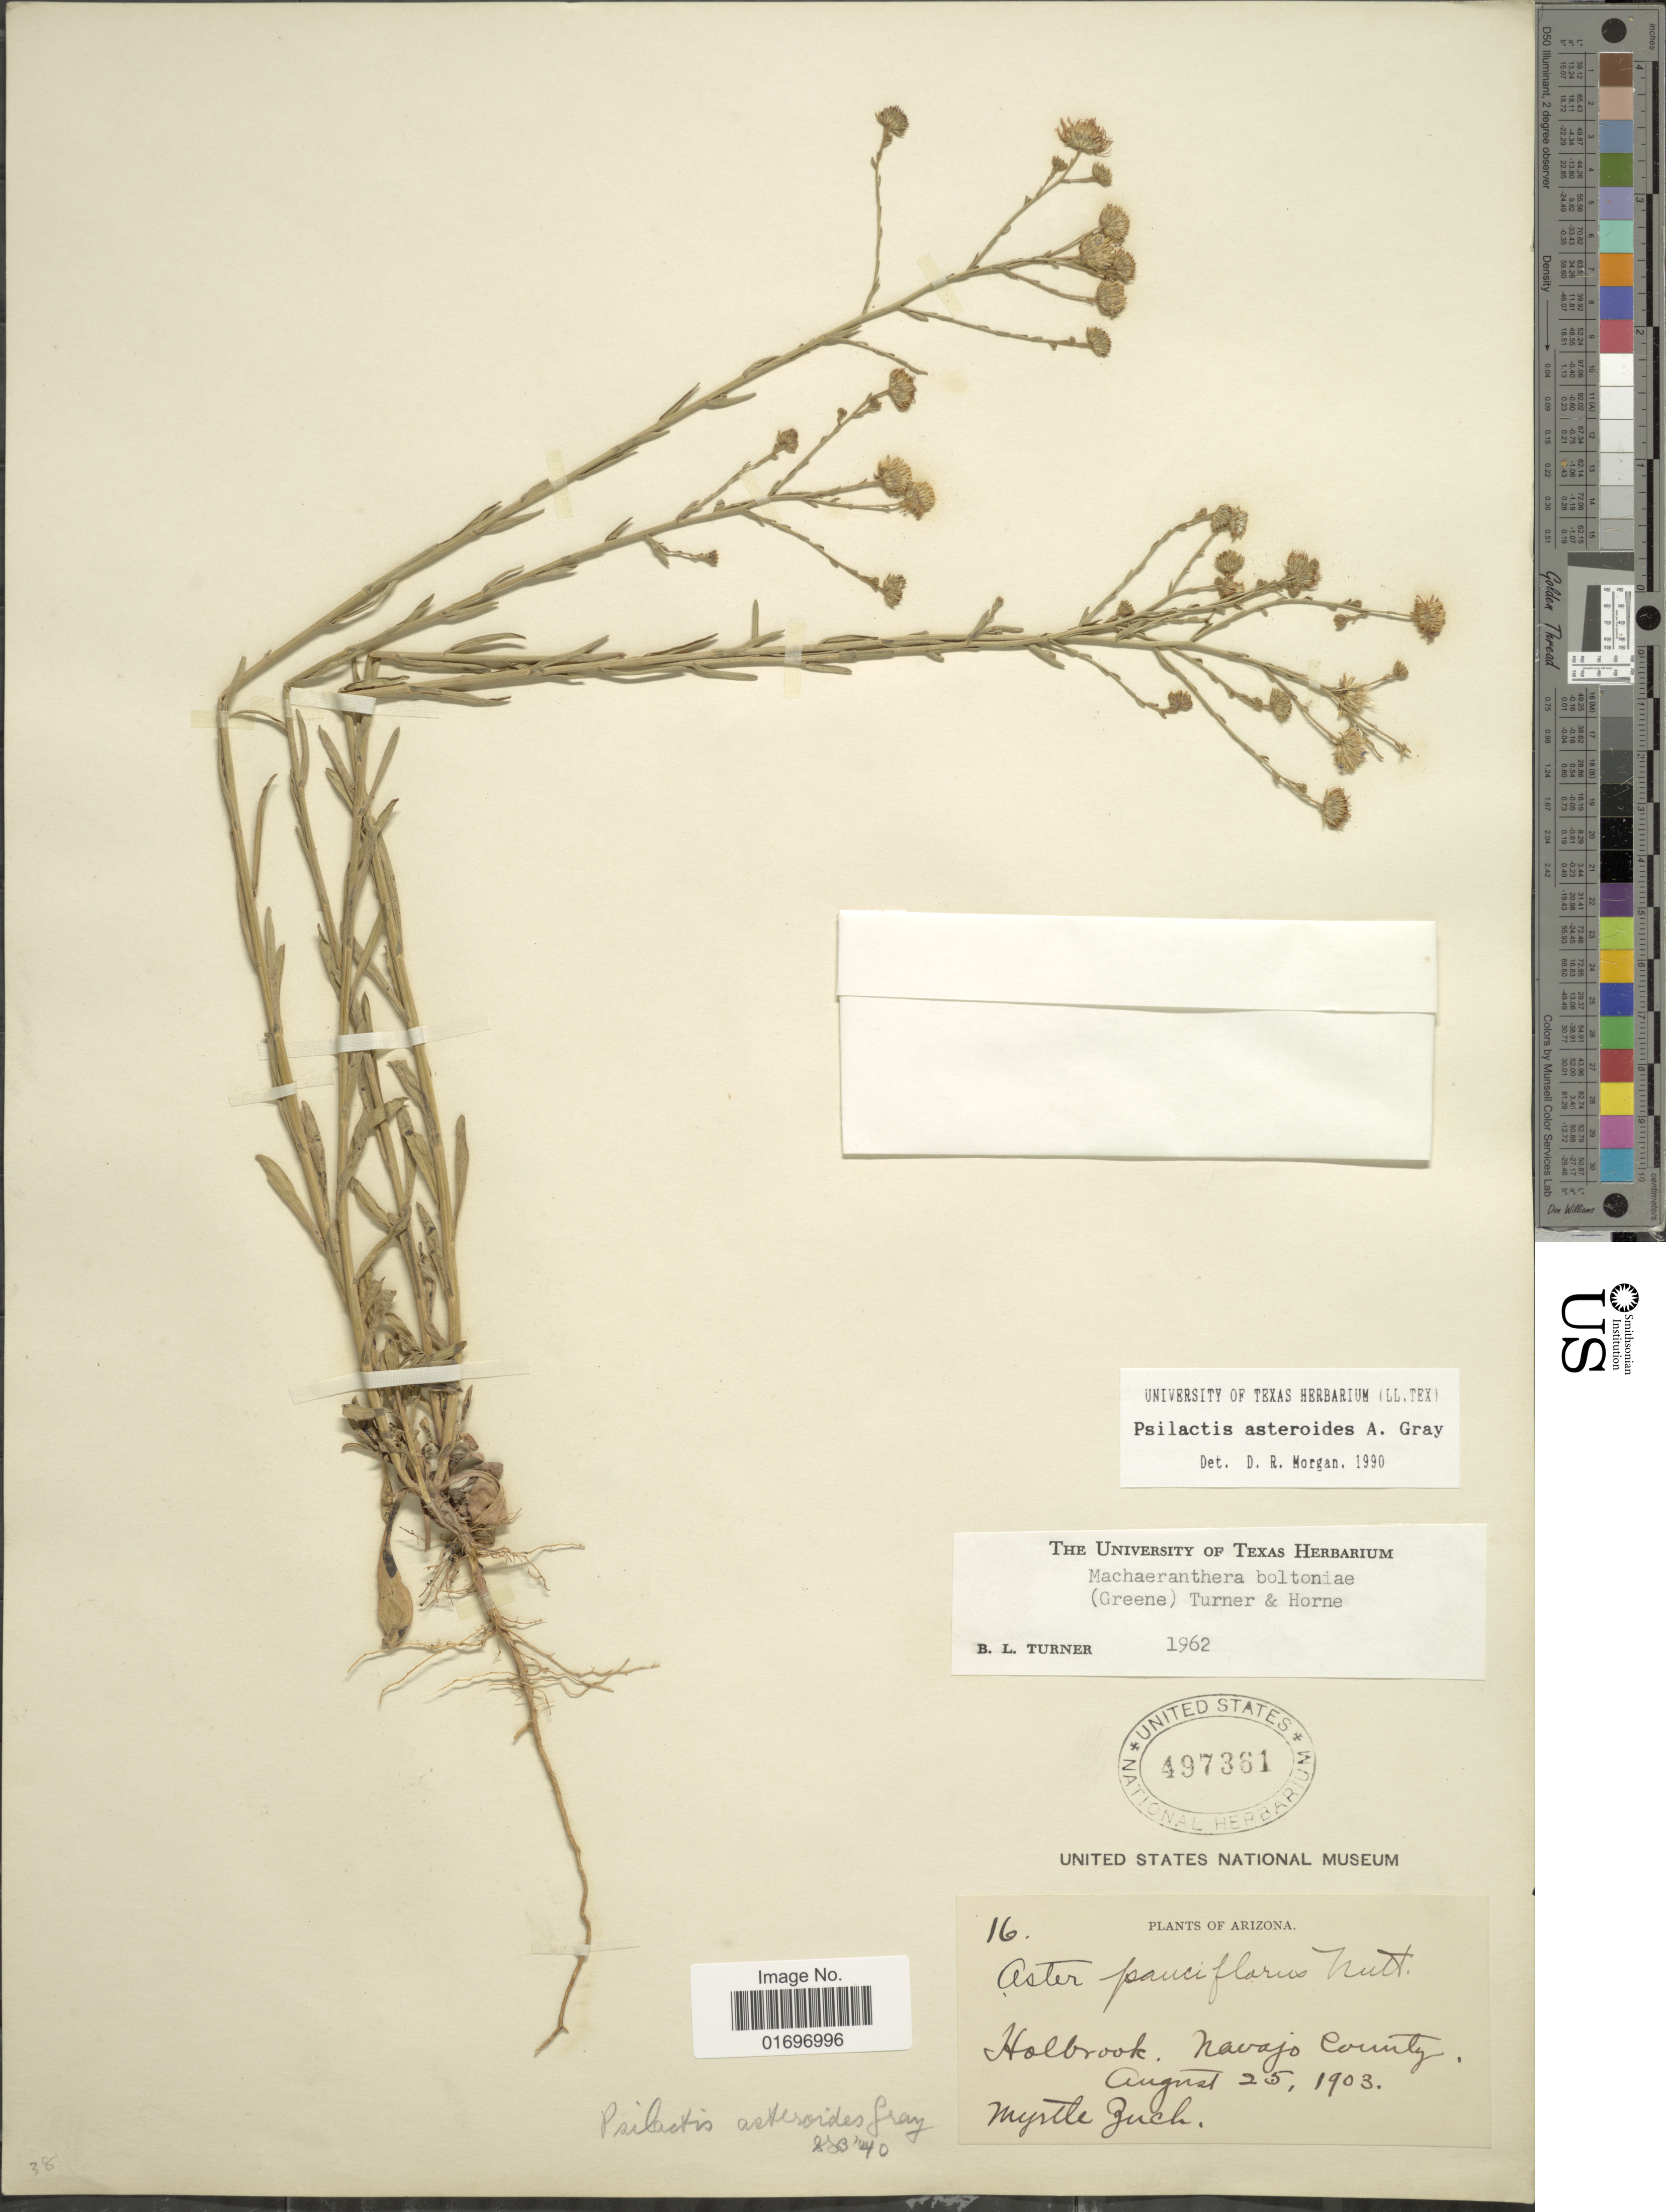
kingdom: Plantae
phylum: Tracheophyta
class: Magnoliopsida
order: Asterales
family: Asteraceae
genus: Psilactis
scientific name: Psilactis asteroides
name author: A. Gray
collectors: M. Zuck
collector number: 16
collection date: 1903-08-25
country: United States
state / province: Arizona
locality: Holbrook. Navajo County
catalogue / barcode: US 497361